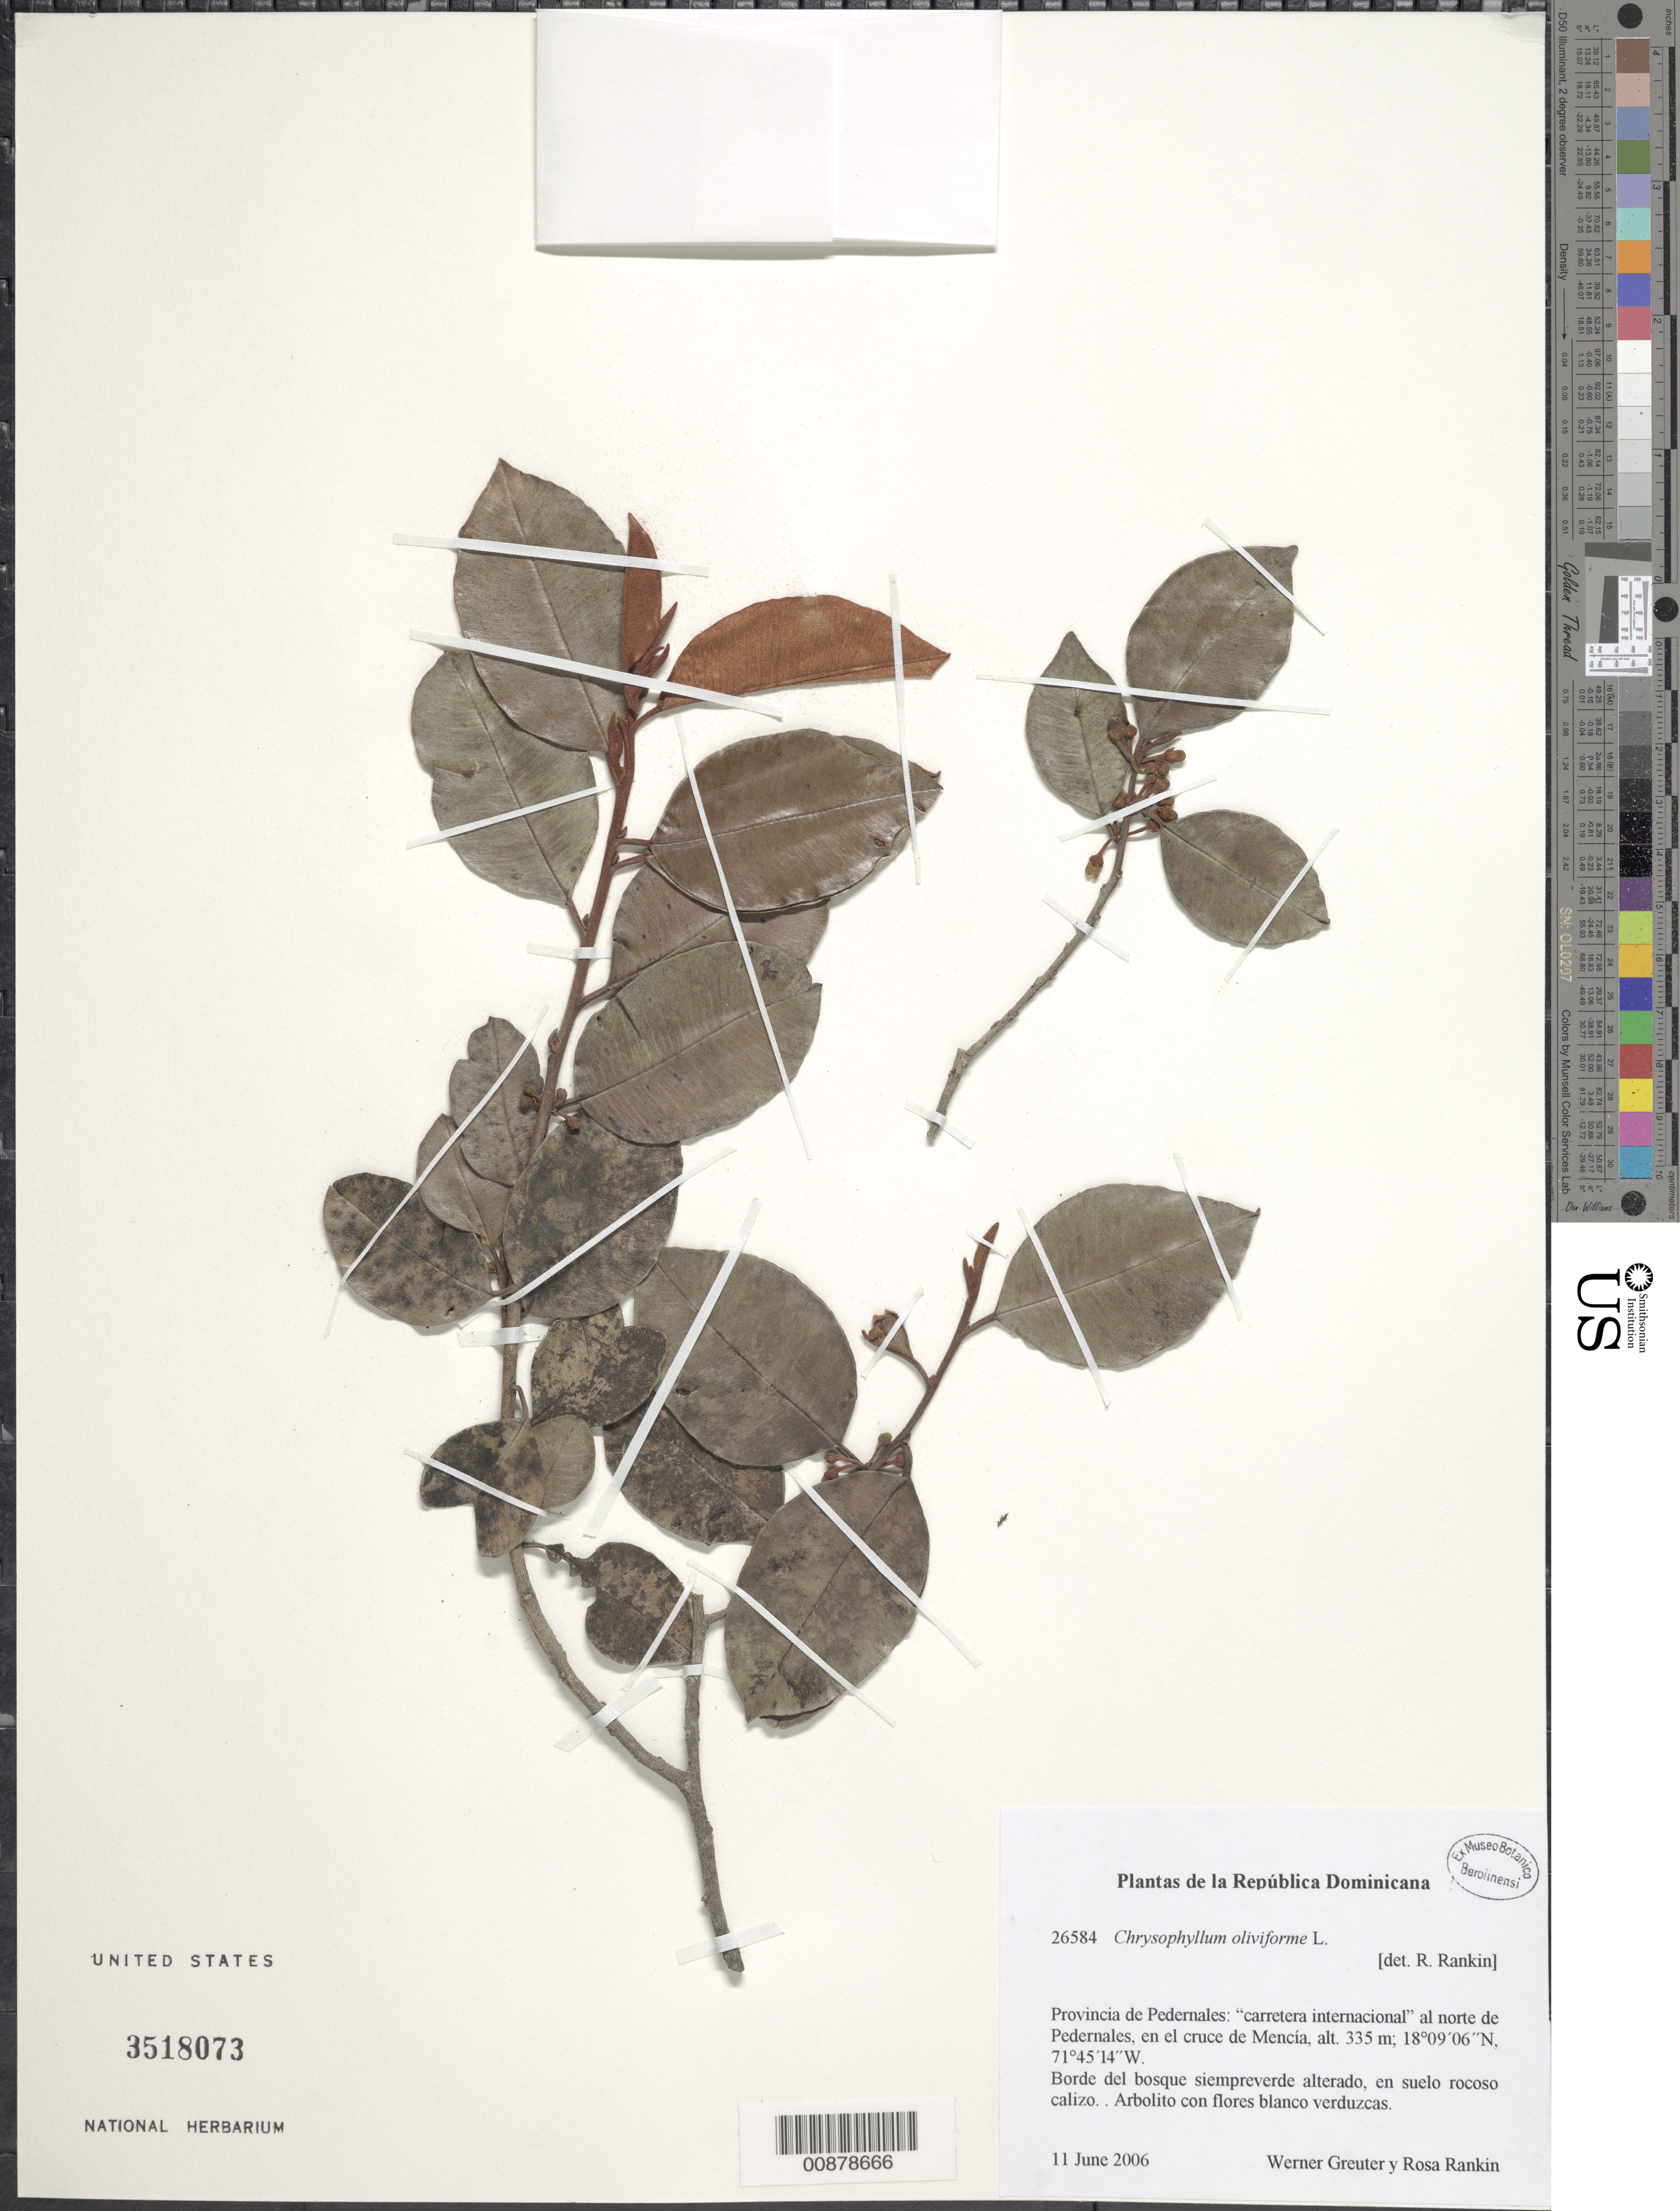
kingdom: Plantae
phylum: Tracheophyta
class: Magnoliopsida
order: Ericales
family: Sapotaceae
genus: Chrysophyllum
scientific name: Chrysophyllum oliviforme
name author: L.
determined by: Rankin Rodriguez, Rosa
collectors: W. Greuter & R. Rankin Rodriguez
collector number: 26584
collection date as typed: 11 Jun 2006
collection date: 2006-06-11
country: Dominican Republic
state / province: Pedernales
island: Hispaniola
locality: "Carretera internacional" al norte de Pedernales y al sur del cruce de Mencía.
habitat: Bosque siempreverde alterado y borde de la carretera, en suelo rocoso calizo.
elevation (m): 335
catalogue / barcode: US 3518073